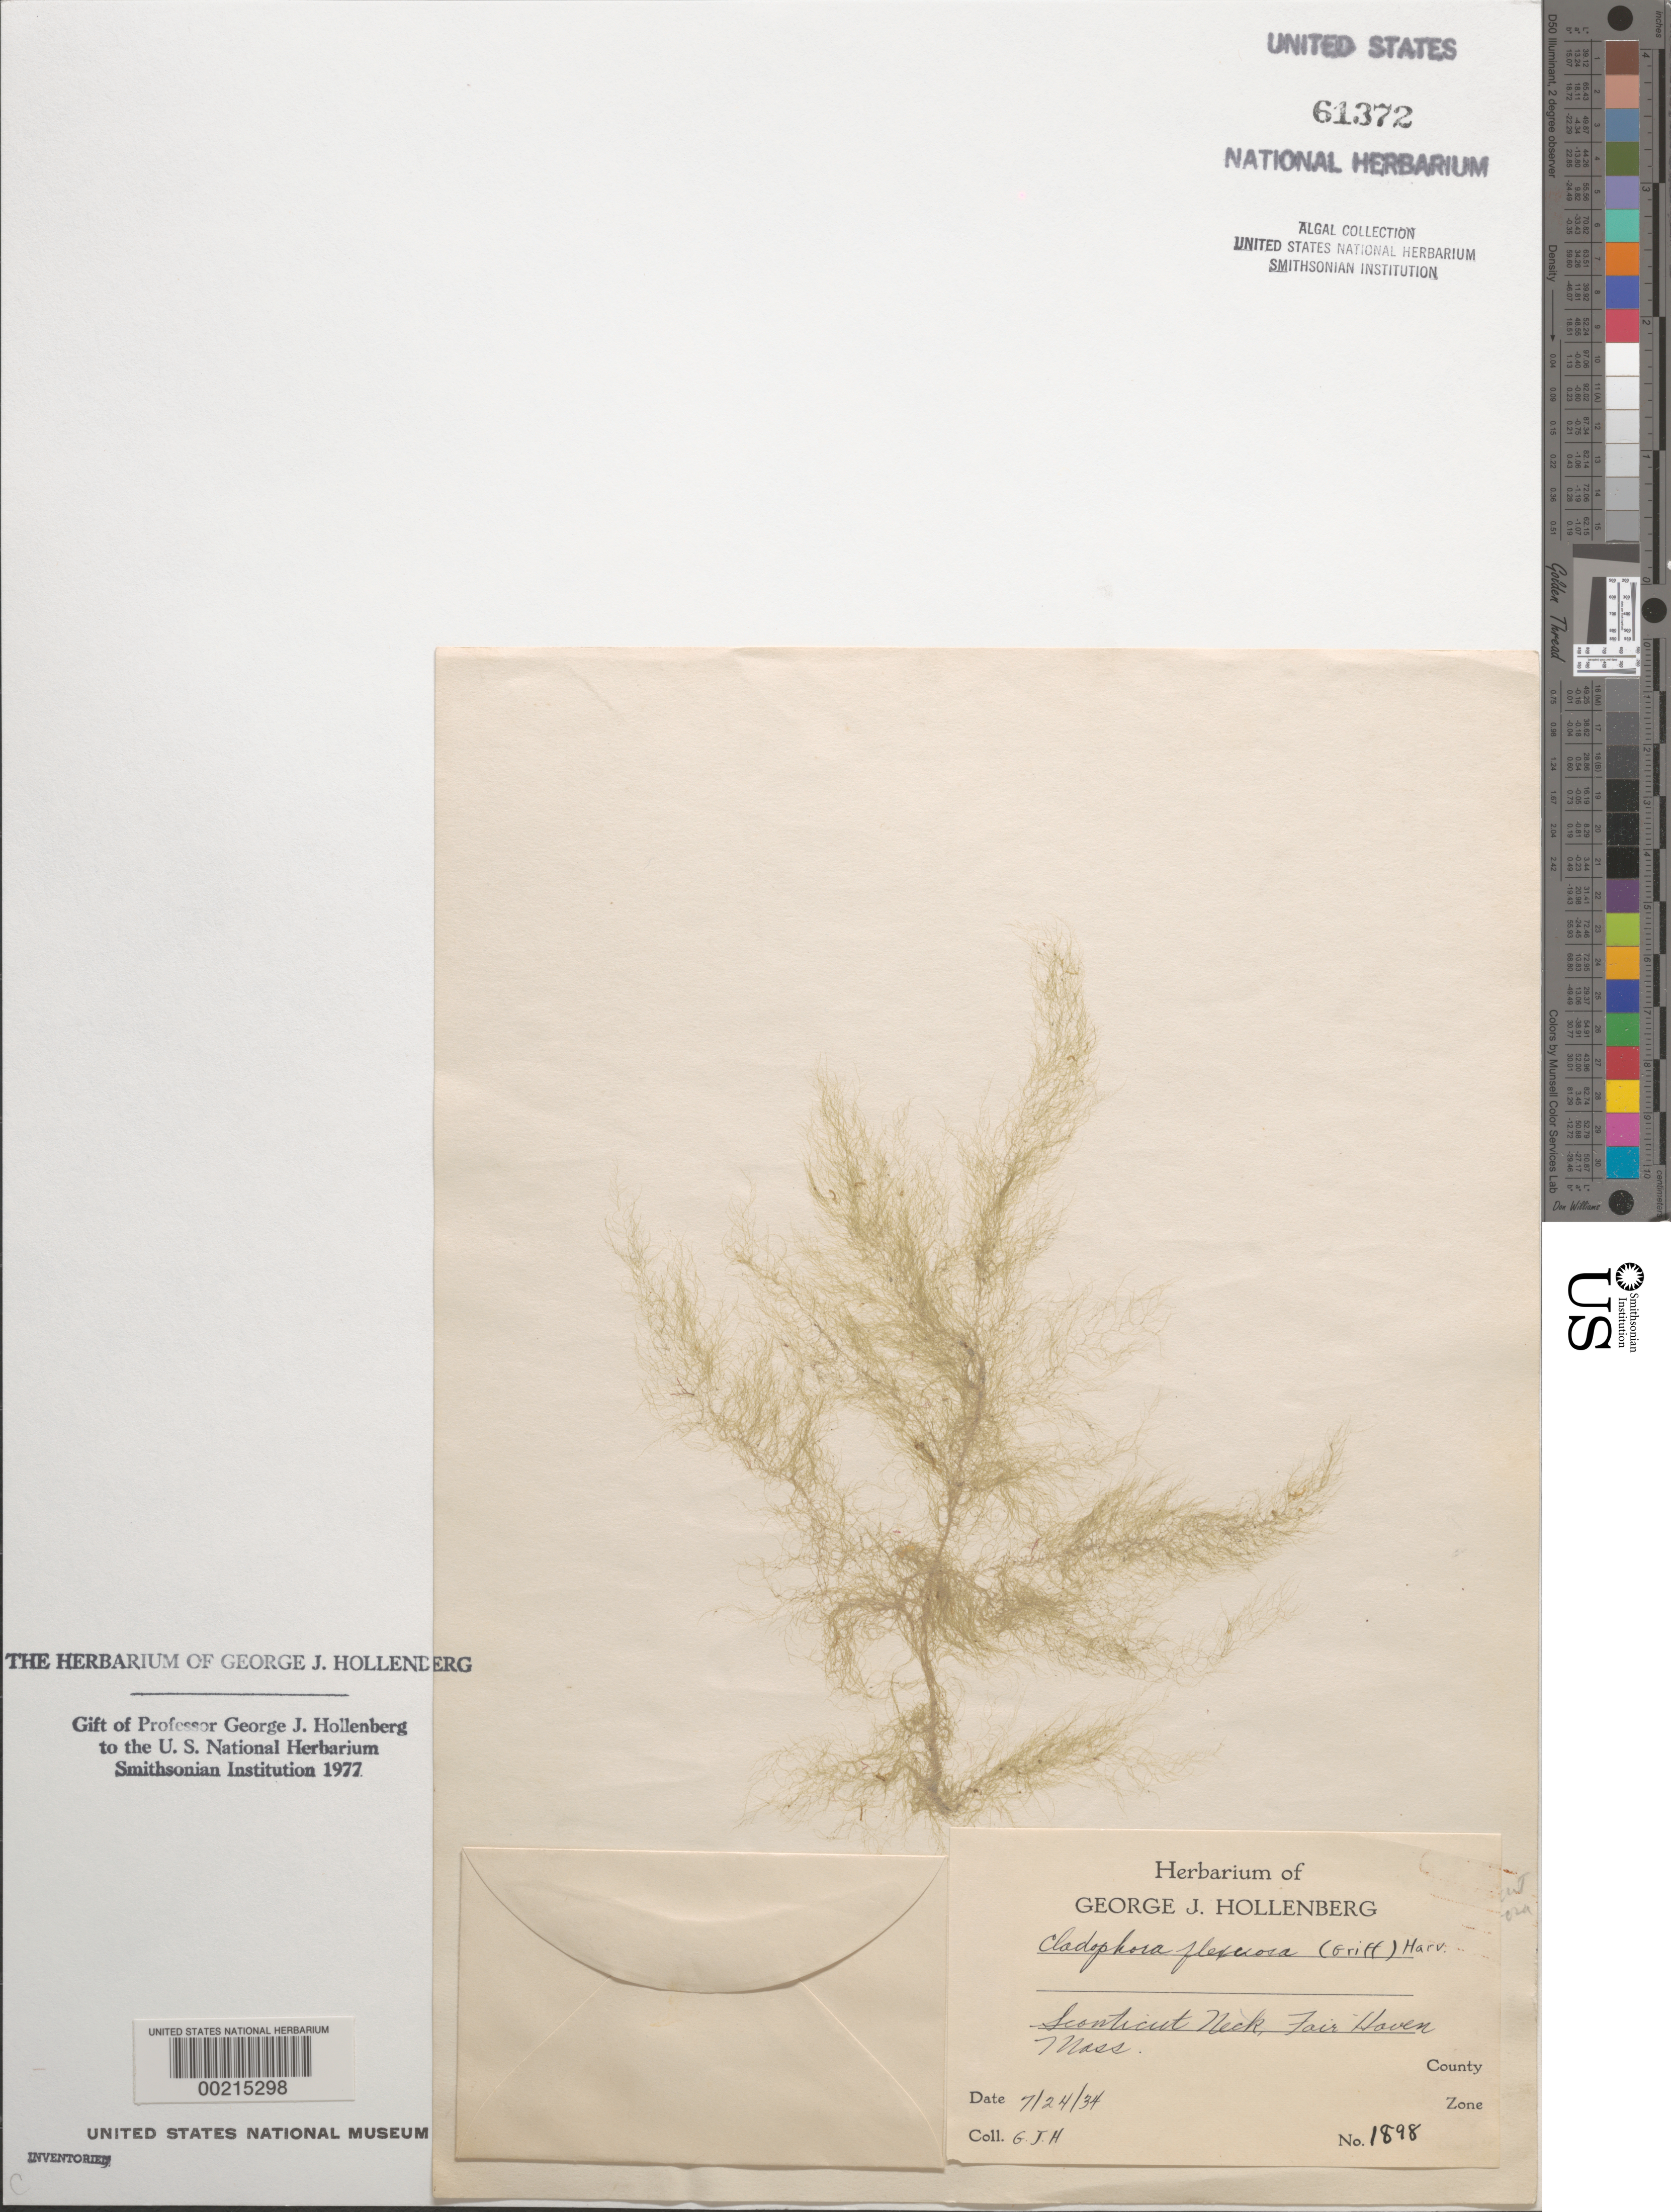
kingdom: Plantae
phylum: Chlorophyta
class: Ulvophyceae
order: Cladophorales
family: Cladophoraceae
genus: Cladophora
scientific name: Cladophora flexuosa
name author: (O.F. Muell.) Kütz.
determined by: Hollenberg, George J.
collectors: G. Hollenberg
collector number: GJH 1898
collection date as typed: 24 Jul 1934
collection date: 1934-07-24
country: United States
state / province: Massachusetts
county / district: Bristol County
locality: Sconticut Neck, Fairhaven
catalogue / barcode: US 61372